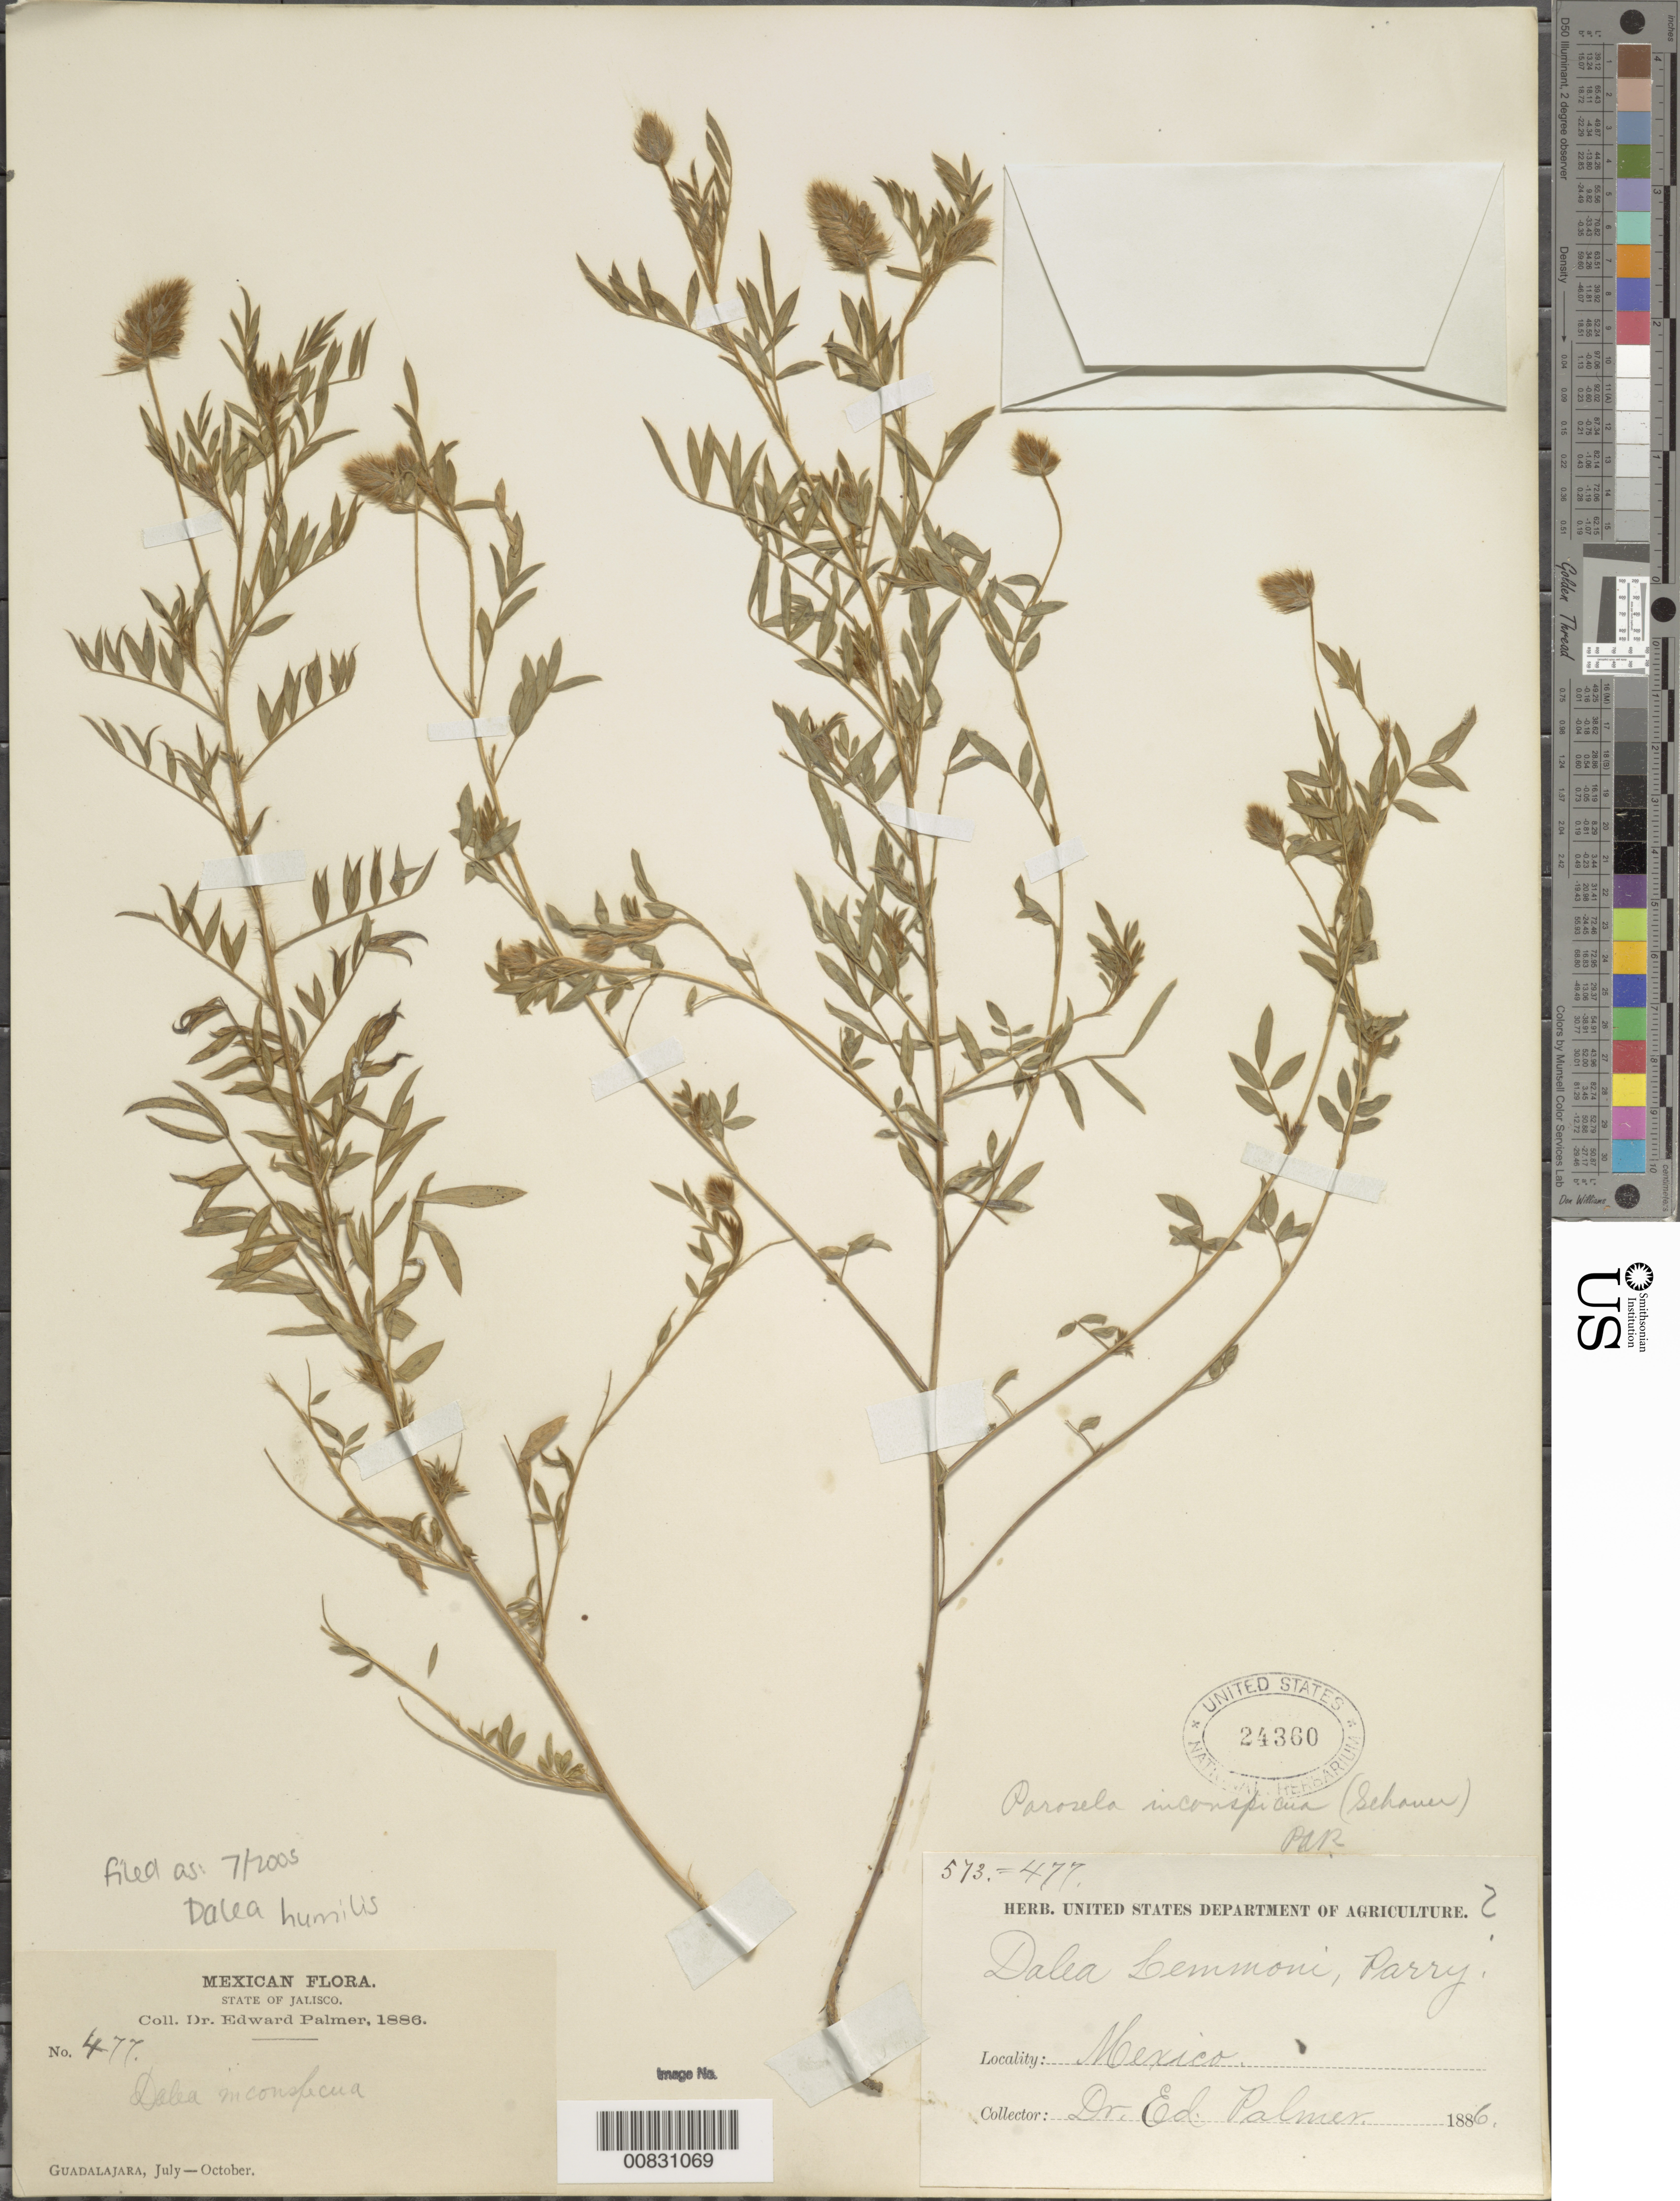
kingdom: Plantae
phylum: Tracheophyta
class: Magnoliopsida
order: Fabales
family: Fabaceae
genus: Dalea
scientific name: Dalea humilis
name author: G. Don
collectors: E. Palmer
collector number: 573=477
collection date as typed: Jul 1886 to -- Oct 1886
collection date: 1886-07/1886-10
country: Mexico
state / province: Jalisco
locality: Guadalajara, Jalisco.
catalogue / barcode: US 24360